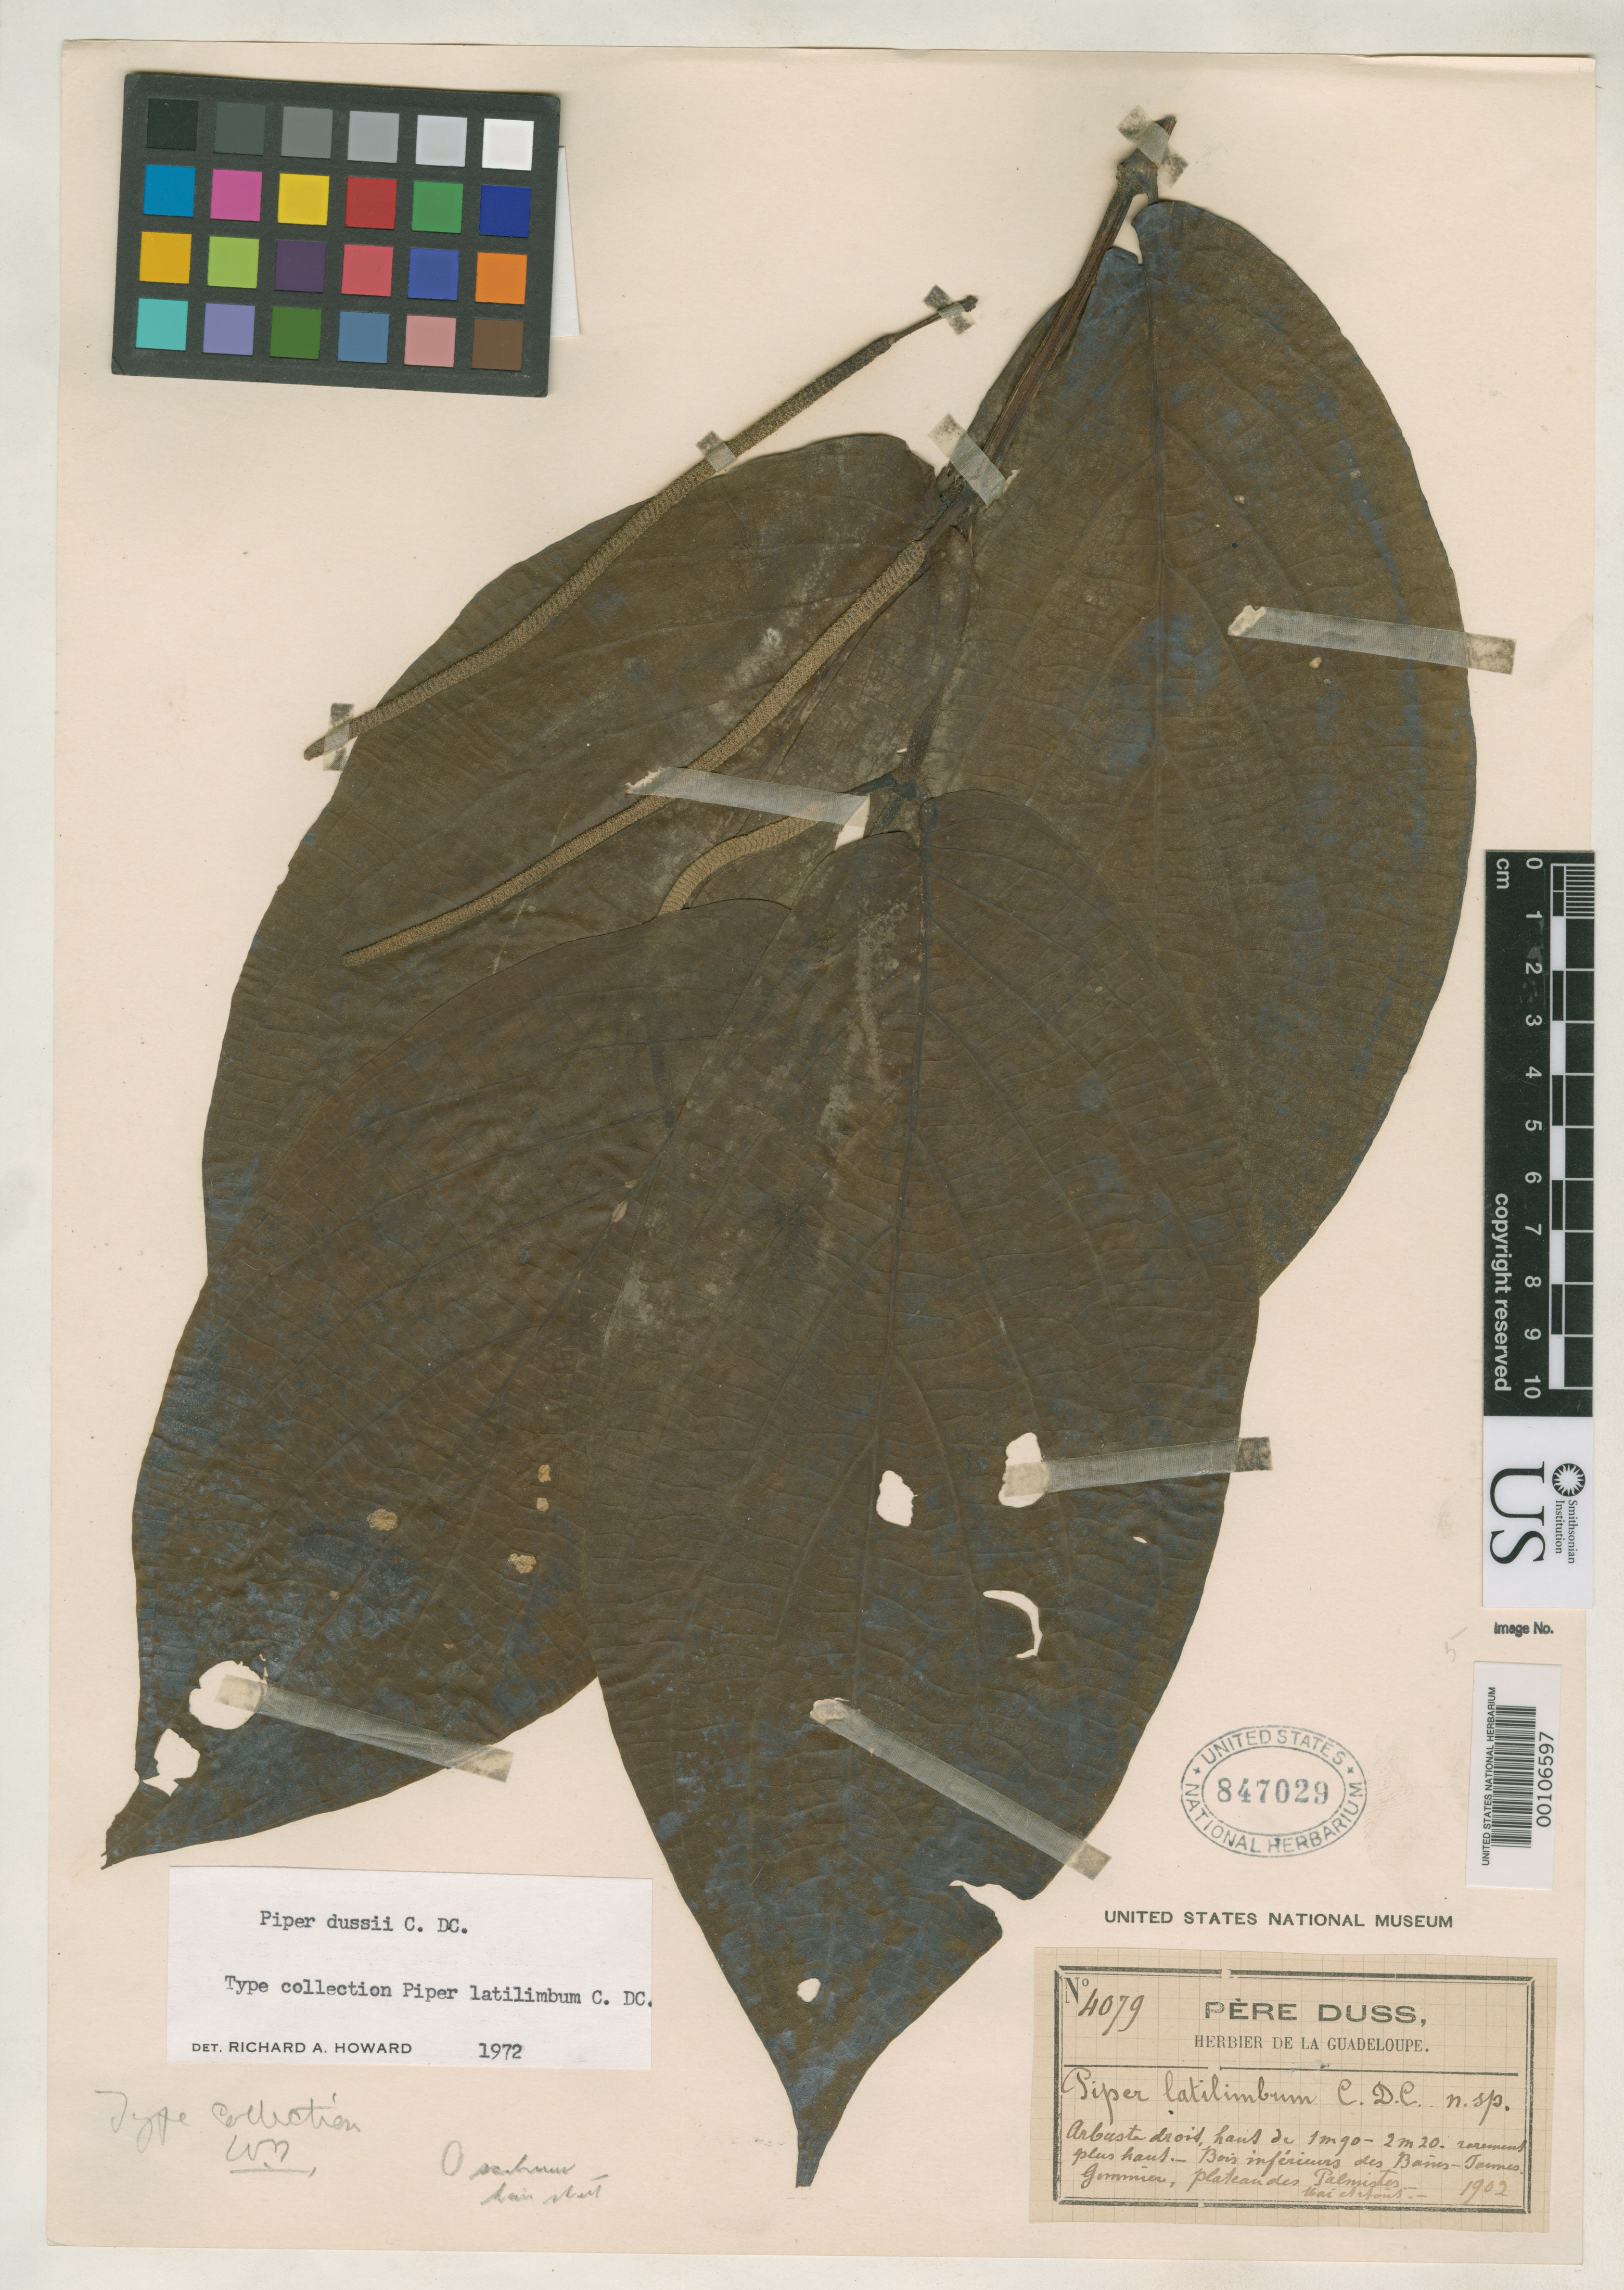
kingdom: Plantae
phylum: Tracheophyta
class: Magnoliopsida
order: Piperales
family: Piperaceae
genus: Piper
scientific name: Piper latilimbum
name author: C. DC. in Urb.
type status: Syntype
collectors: Père Duss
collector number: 4079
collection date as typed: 1902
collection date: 1902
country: Guadeloupe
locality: Ad Gommier Jugo Palmistarum.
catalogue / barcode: US 847029